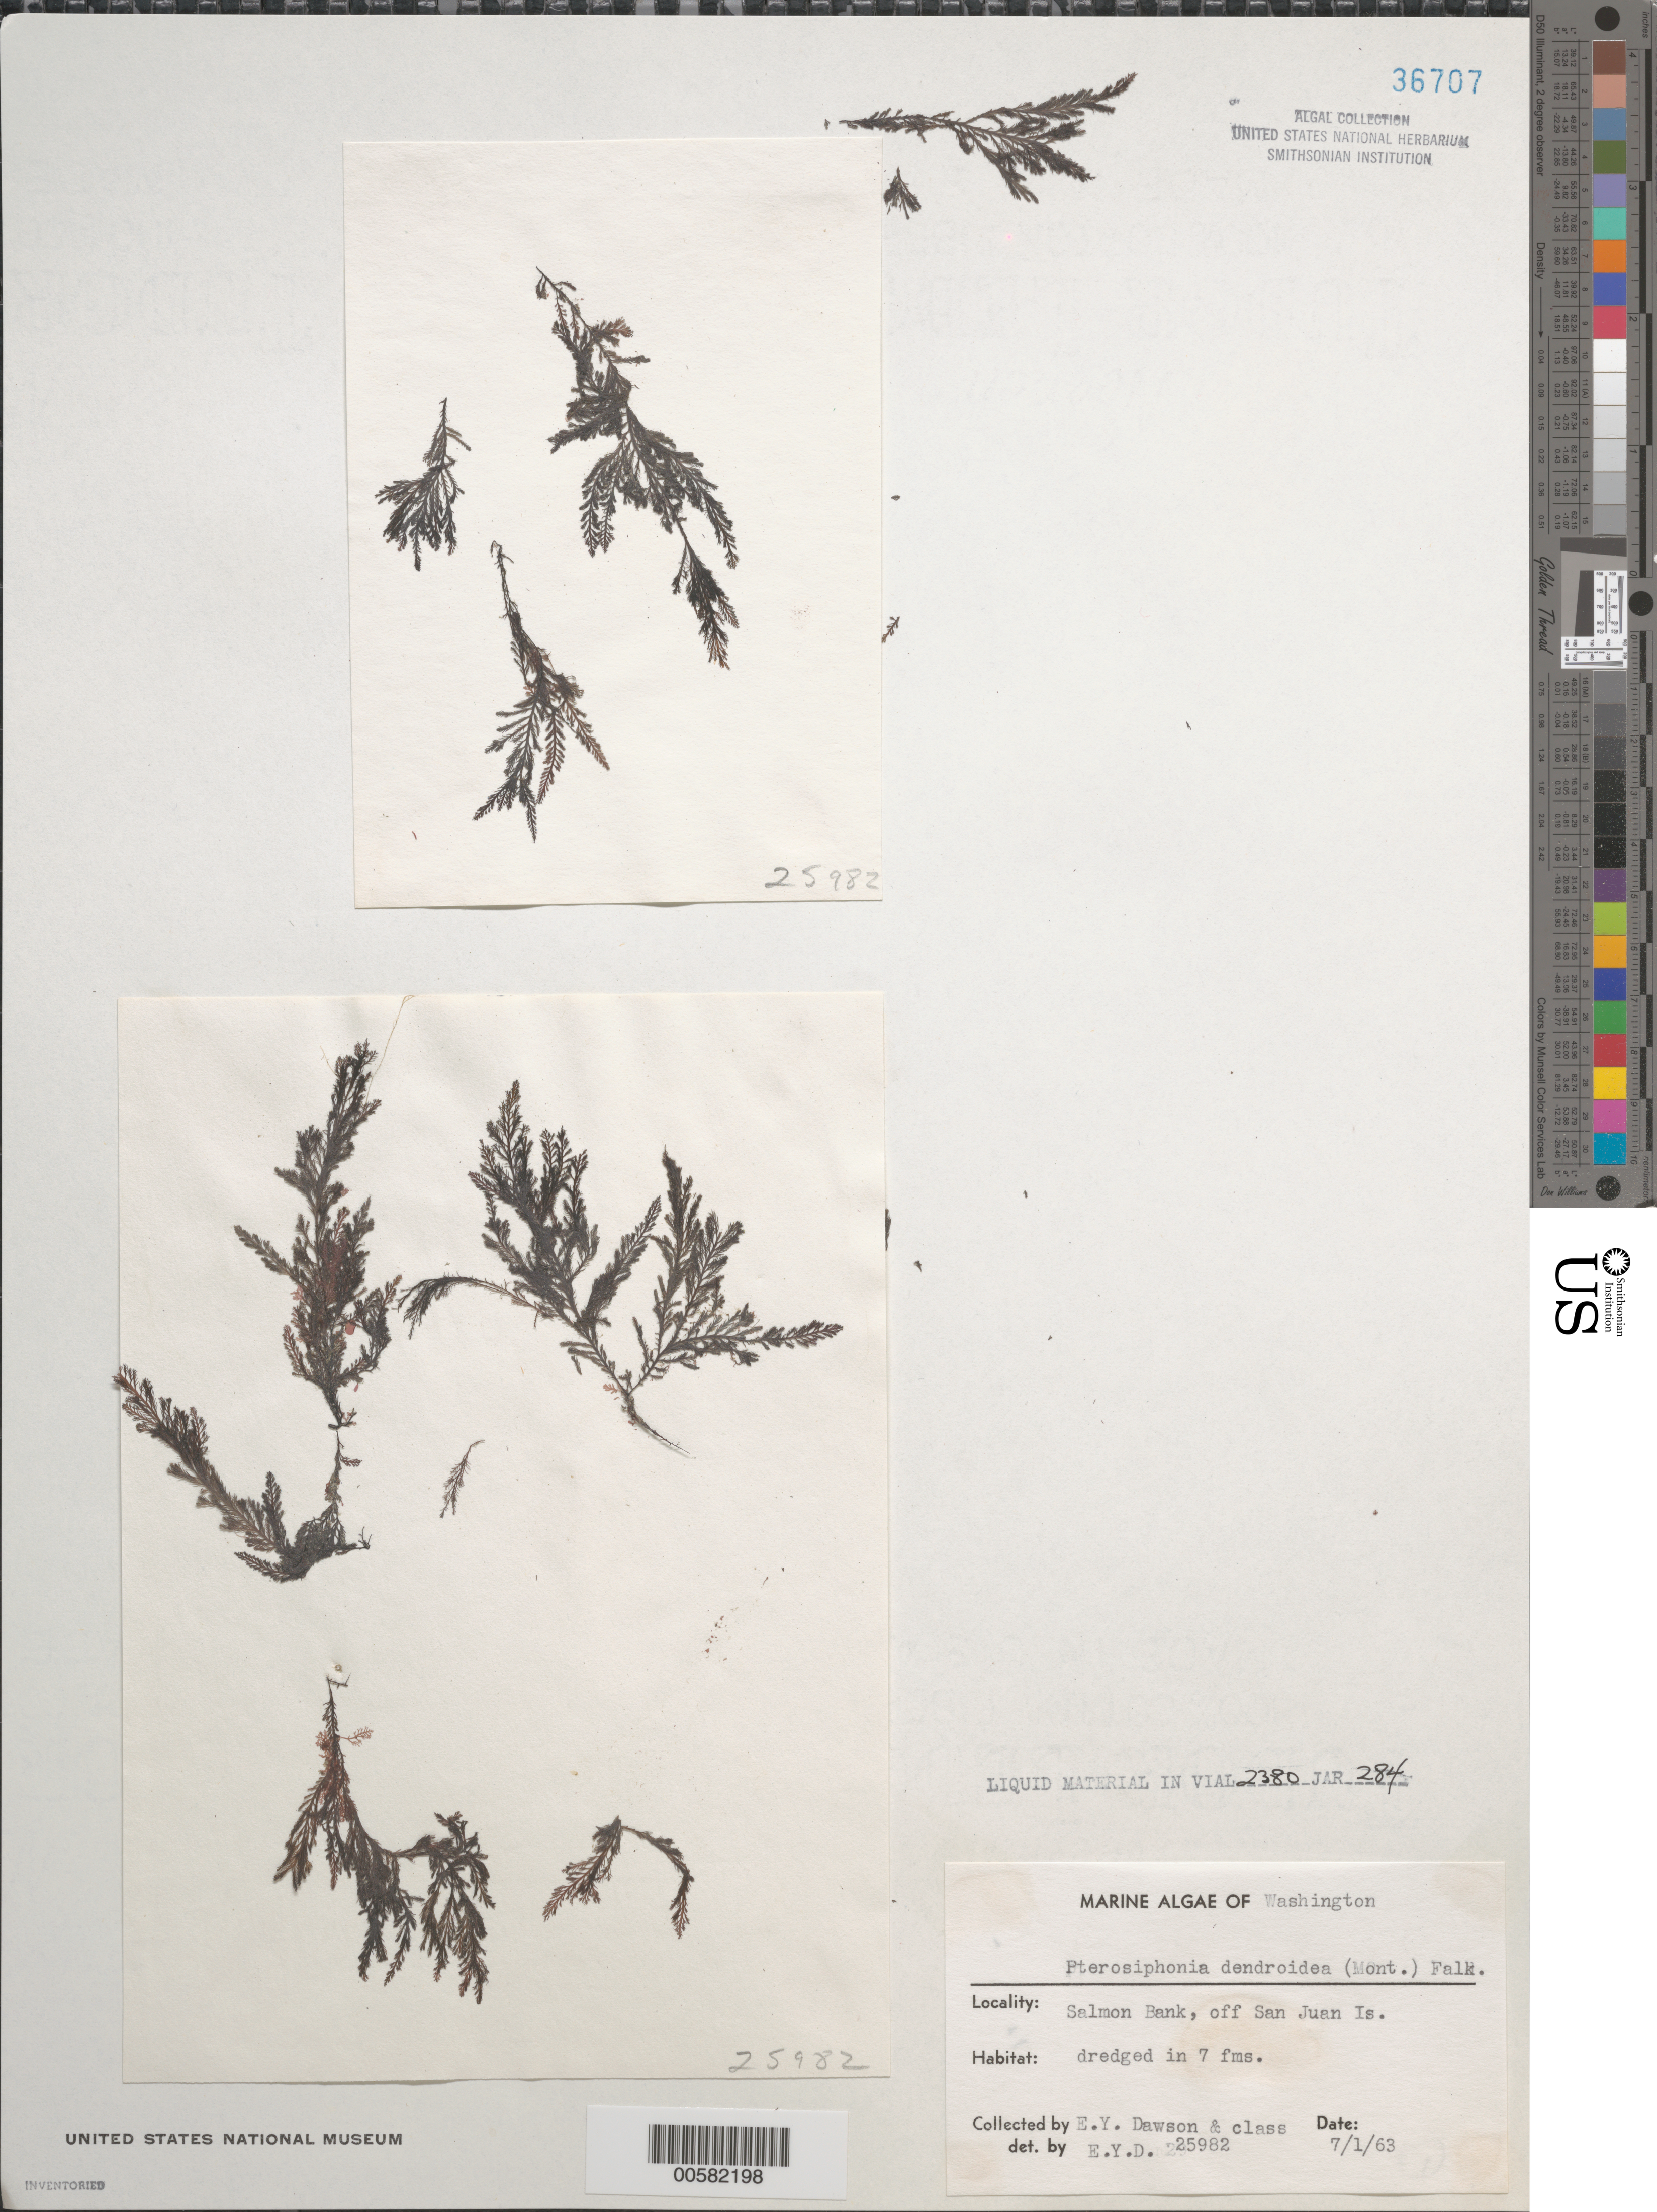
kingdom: Plantae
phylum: Rhodophyta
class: Florideophyceae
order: Ceramiales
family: Rhodomelaceae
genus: Symphyocladiella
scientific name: Symphyocladiella dendroidea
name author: (Montagne) Bustamante et al.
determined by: Algae name updating Project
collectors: E. Y. Dawson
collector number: EYD 25982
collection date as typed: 01 Jul 1963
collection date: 1963-07-01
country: United States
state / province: Washington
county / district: San Juan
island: San Juan Island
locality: Salmon Bank, off San Juan Island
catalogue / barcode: US 36707